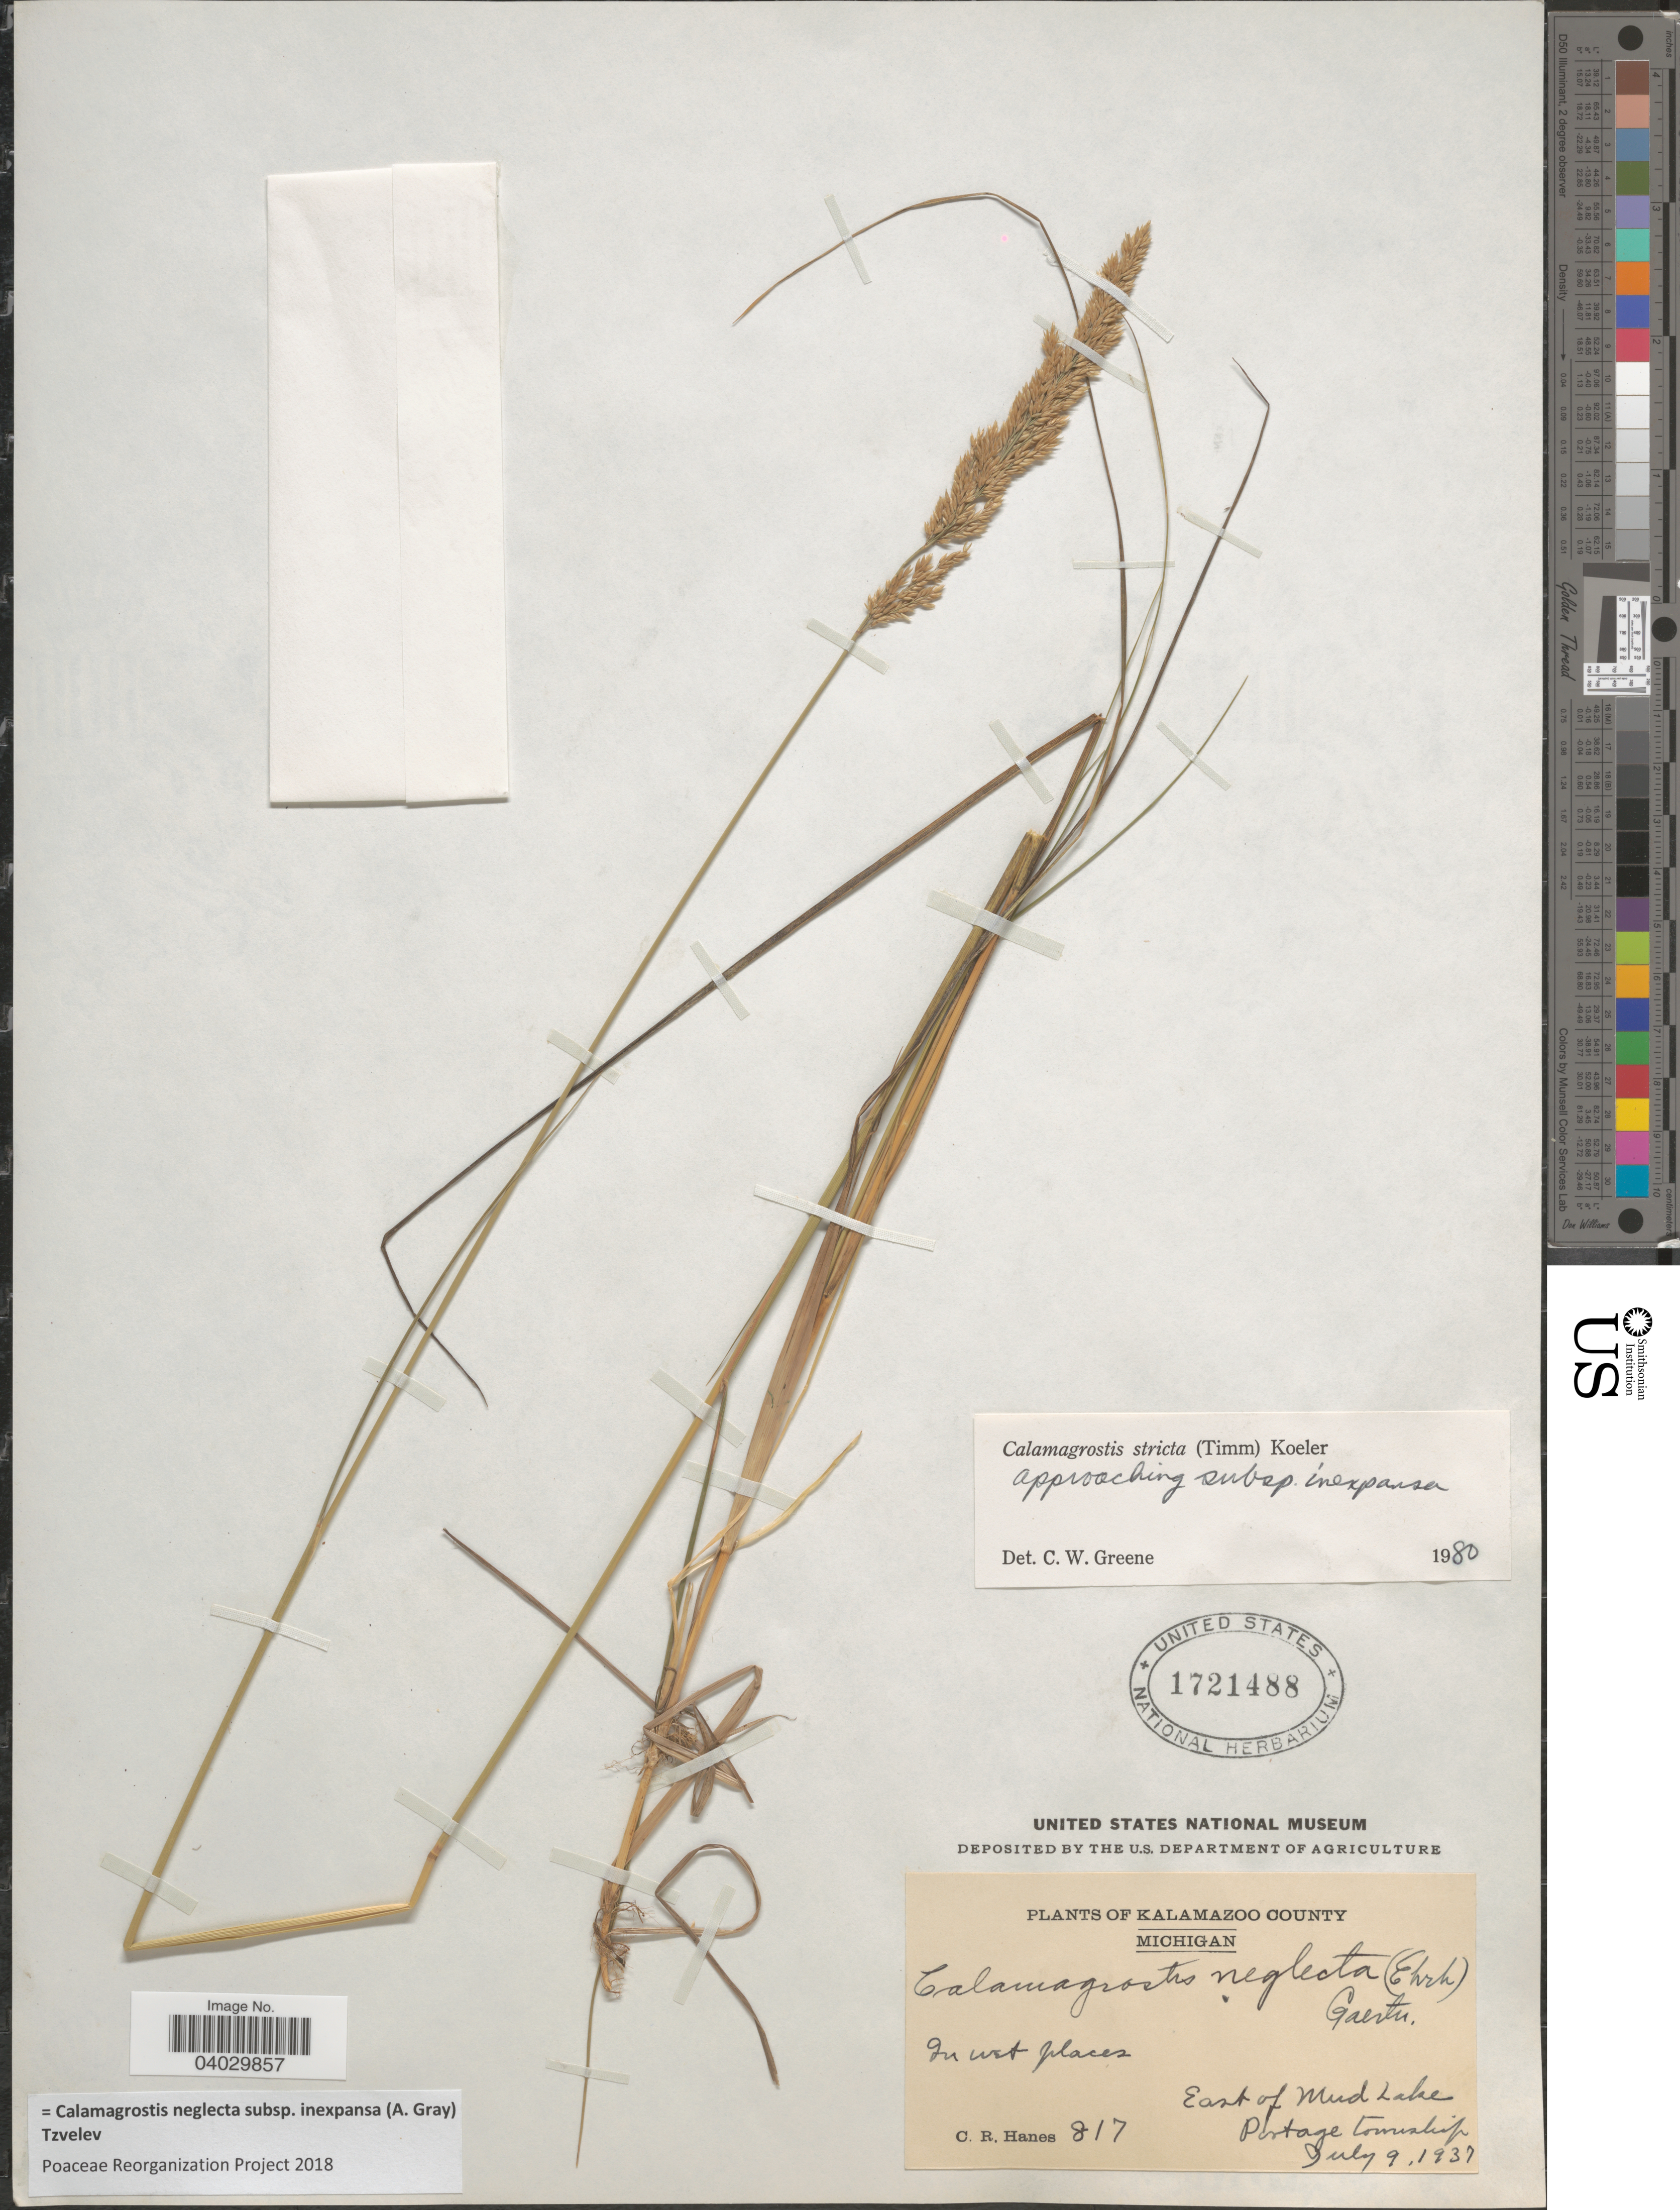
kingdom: Plantae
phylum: Tracheophyta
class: Liliopsida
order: Poales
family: Poaceae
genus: Calamagrostis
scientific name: Calamagrostis neglecta subsp. inexpansa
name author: (A. Gray) Tzvelev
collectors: C. Hanes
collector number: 817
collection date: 1937-07-09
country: United States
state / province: Michigan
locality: Kalamazoo County. In wet places. East of Mud Lake. Portage Township.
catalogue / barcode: US 1721488